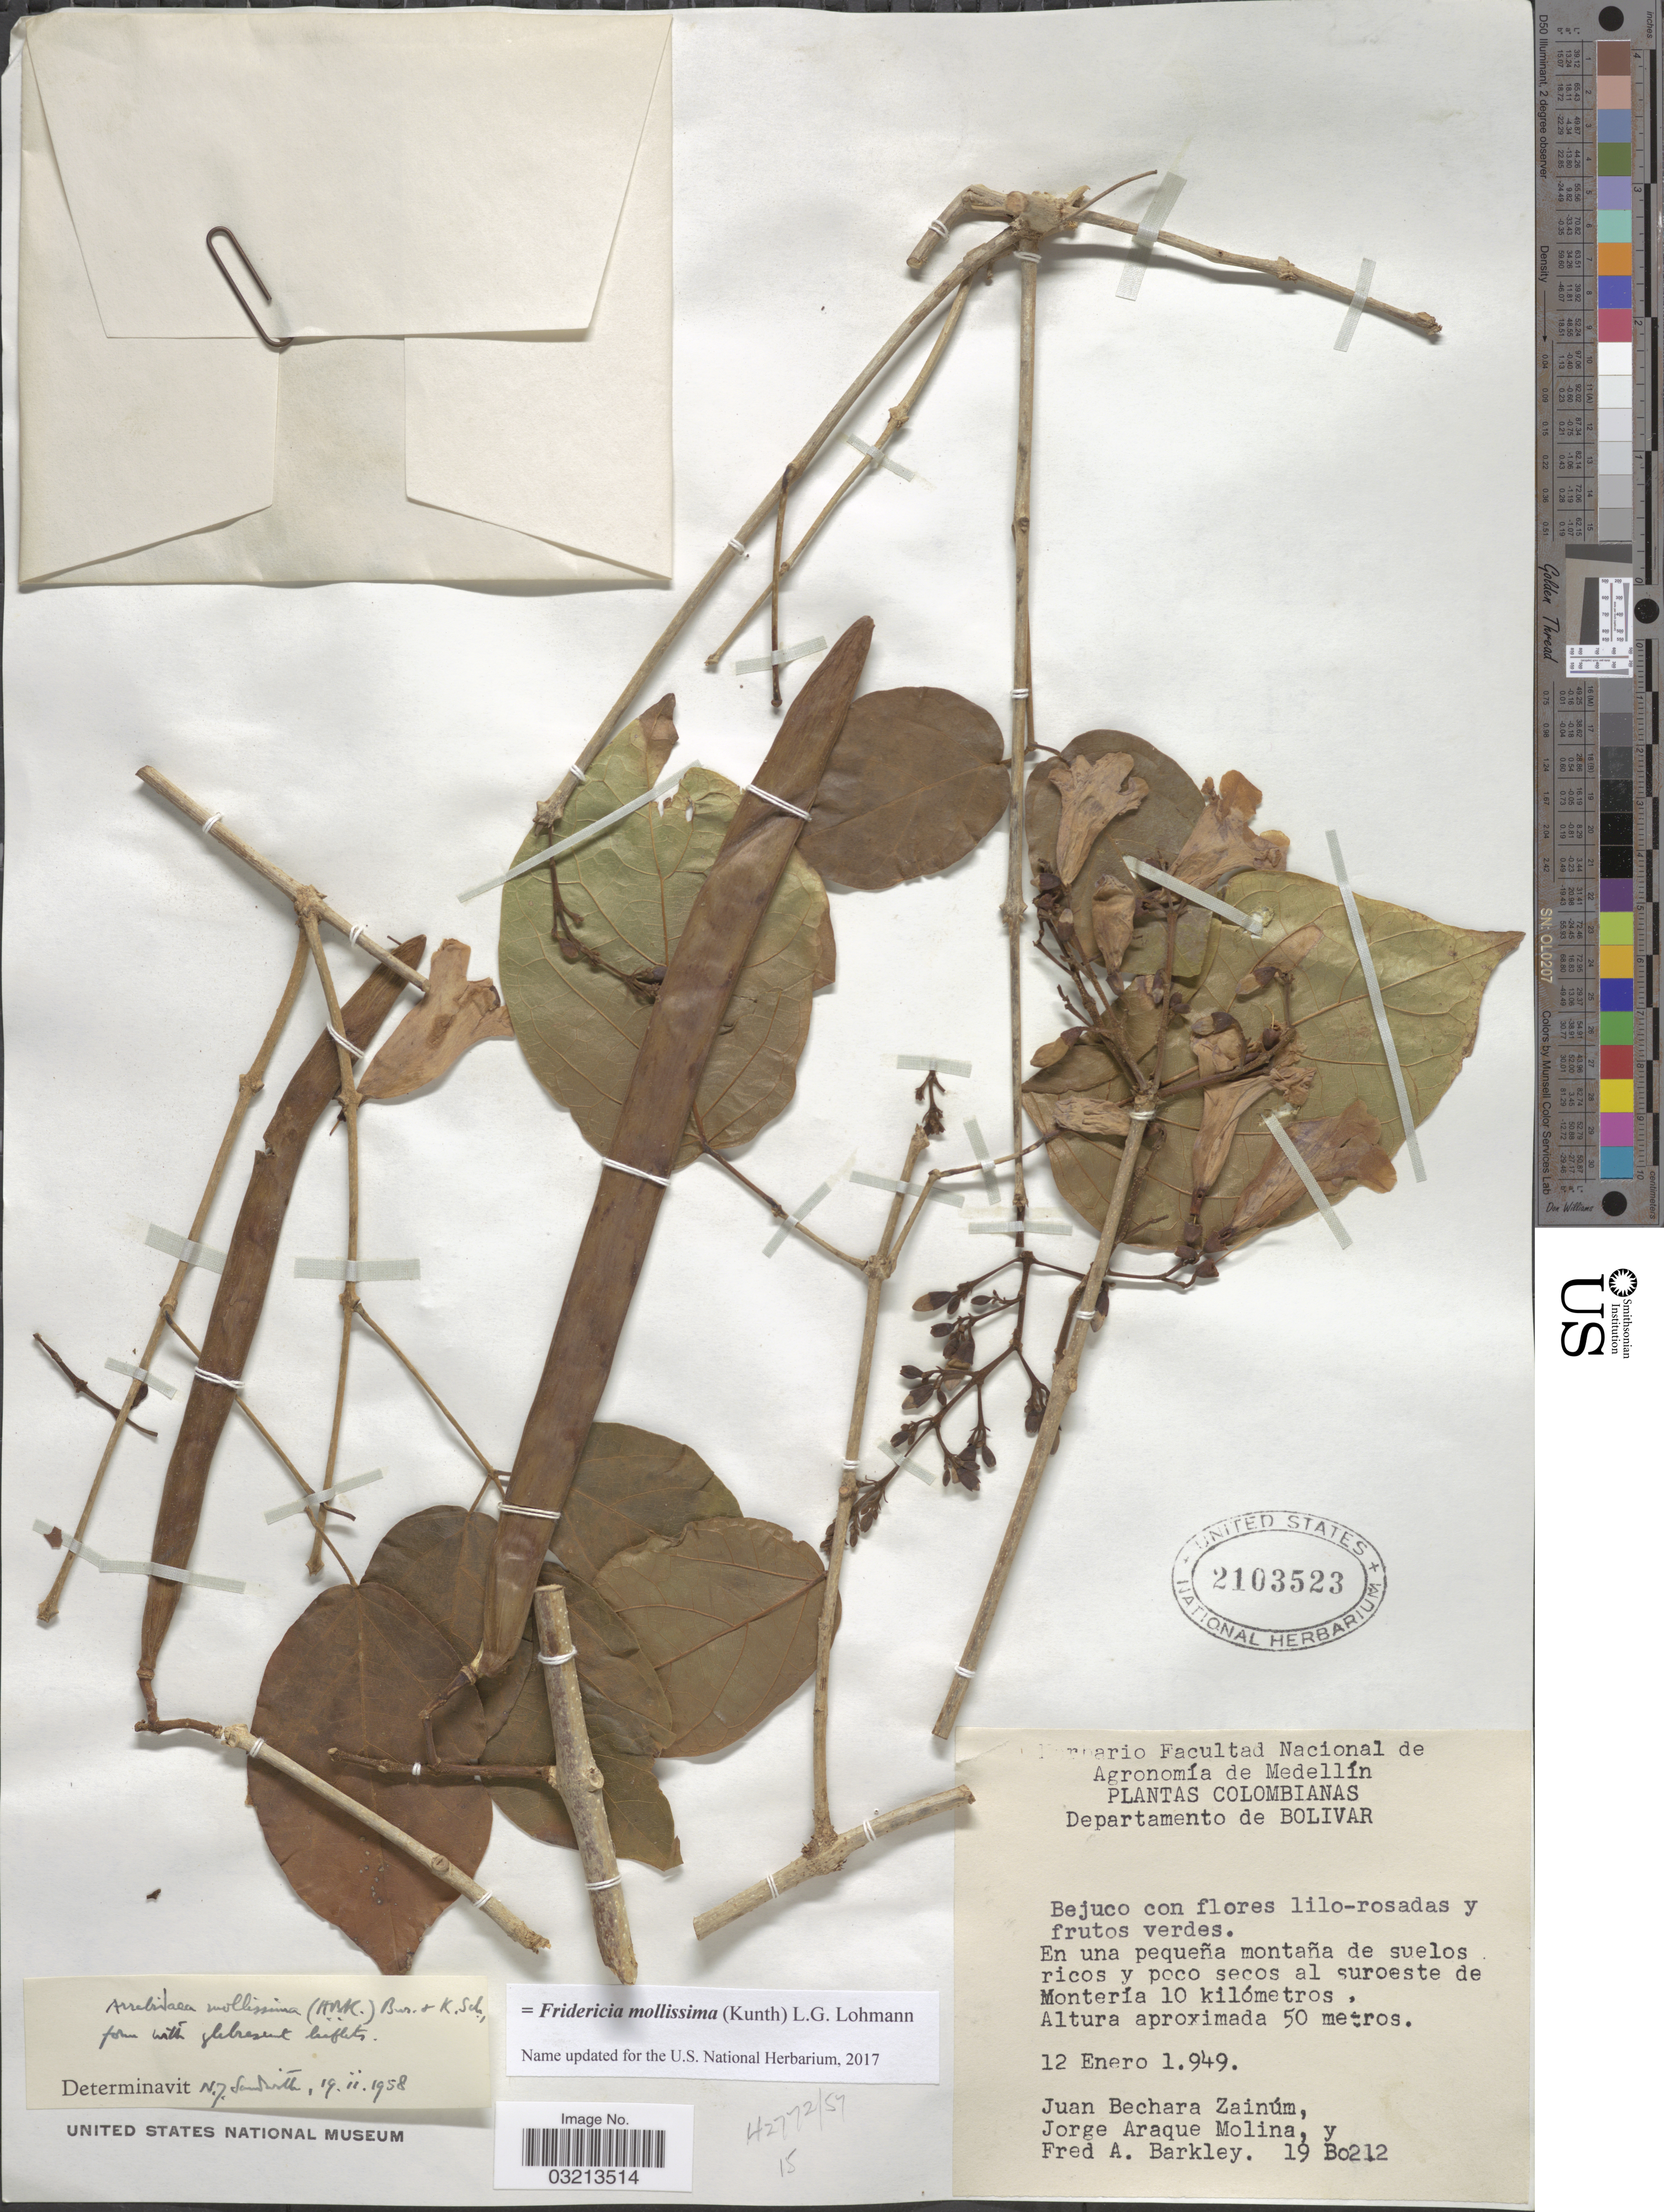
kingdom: Plantae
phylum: Tracheophyta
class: Magnoliopsida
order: Lamiales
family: Bignoniaceae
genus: Fridericia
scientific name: Fridericia mollissima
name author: (Kunth) L.G. Lohmann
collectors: J. Zainúm, J. A. Molina & F. A. Barkley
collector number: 19 Bo212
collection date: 1949-01-12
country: Colombia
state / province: Bolívar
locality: Departamento de Bolivar. En una pequeña montaña de suelos ricos y poco secos al suroeste de Montería 10 kilómetros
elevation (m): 50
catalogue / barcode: US 2103523